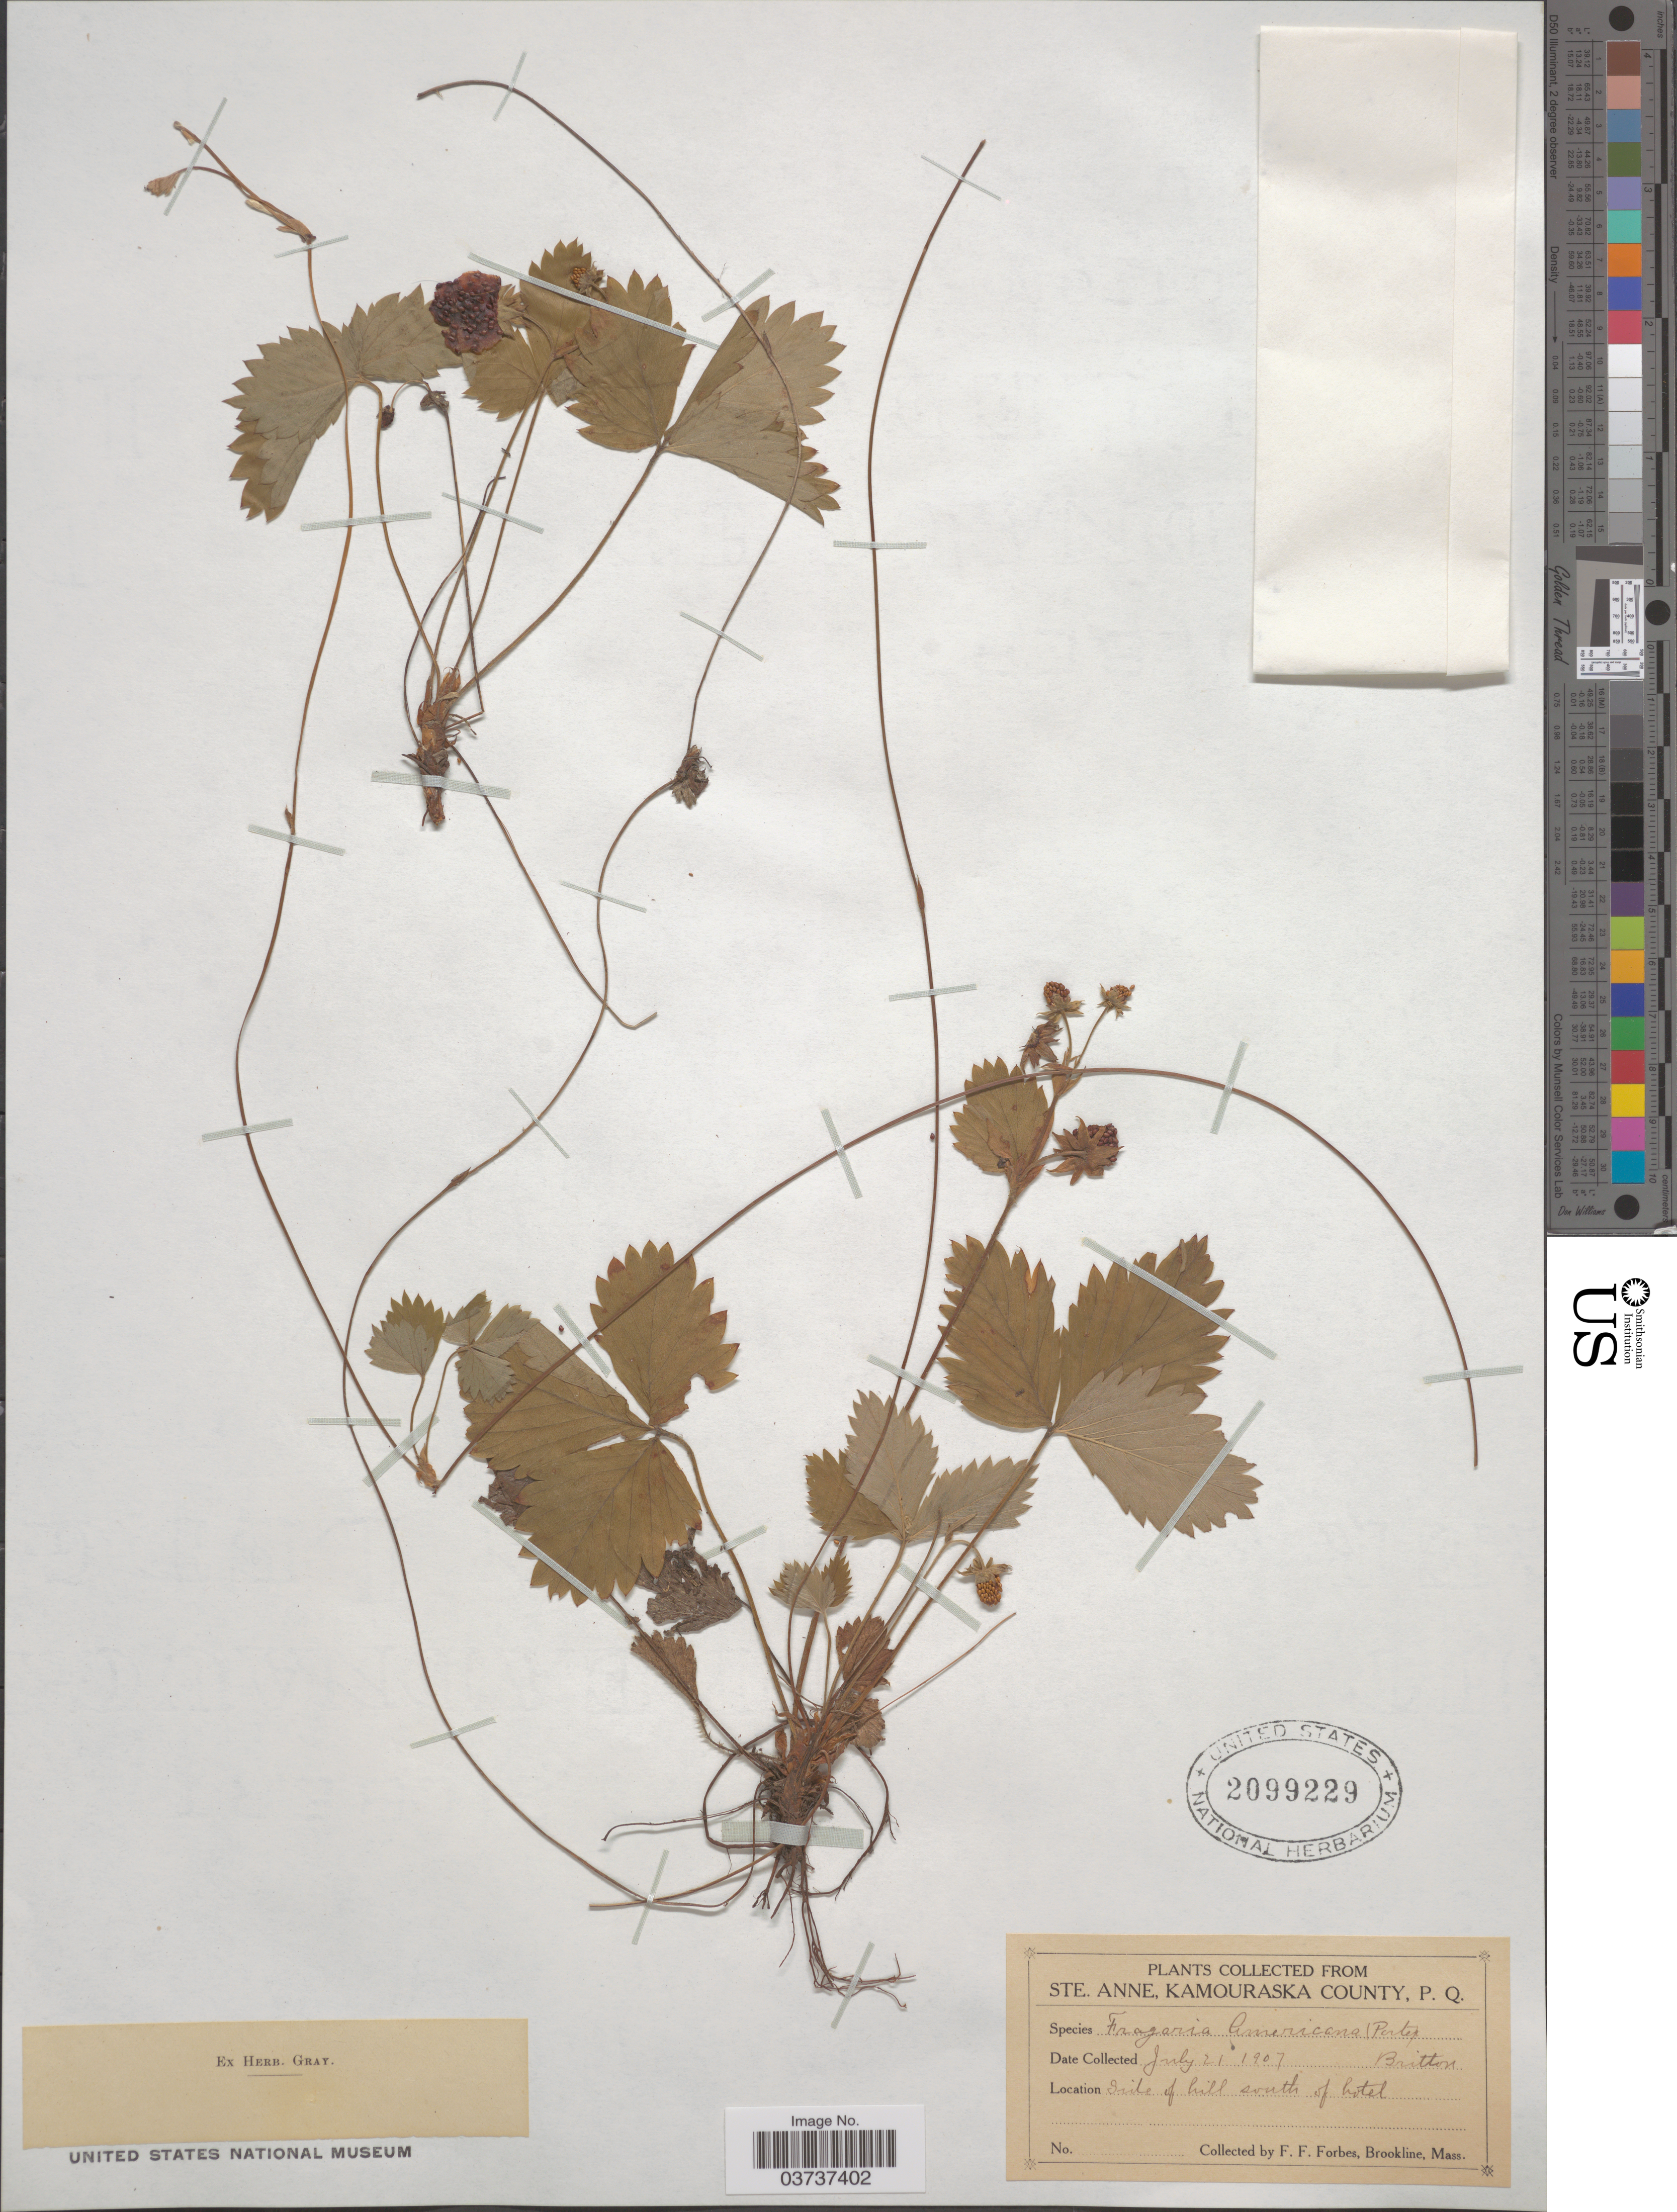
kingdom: Plantae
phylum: Tracheophyta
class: Magnoliopsida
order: Rosales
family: Rosaceae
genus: Fragaria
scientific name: Fragaria vesca subsp. americana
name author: (Porter) Staudt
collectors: F. Forbes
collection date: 1907-07-21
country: Canada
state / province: Quebec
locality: Ste. Anne, Kamouraska County, P. Q. Side of hill south of hotel.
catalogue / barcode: US 2099229